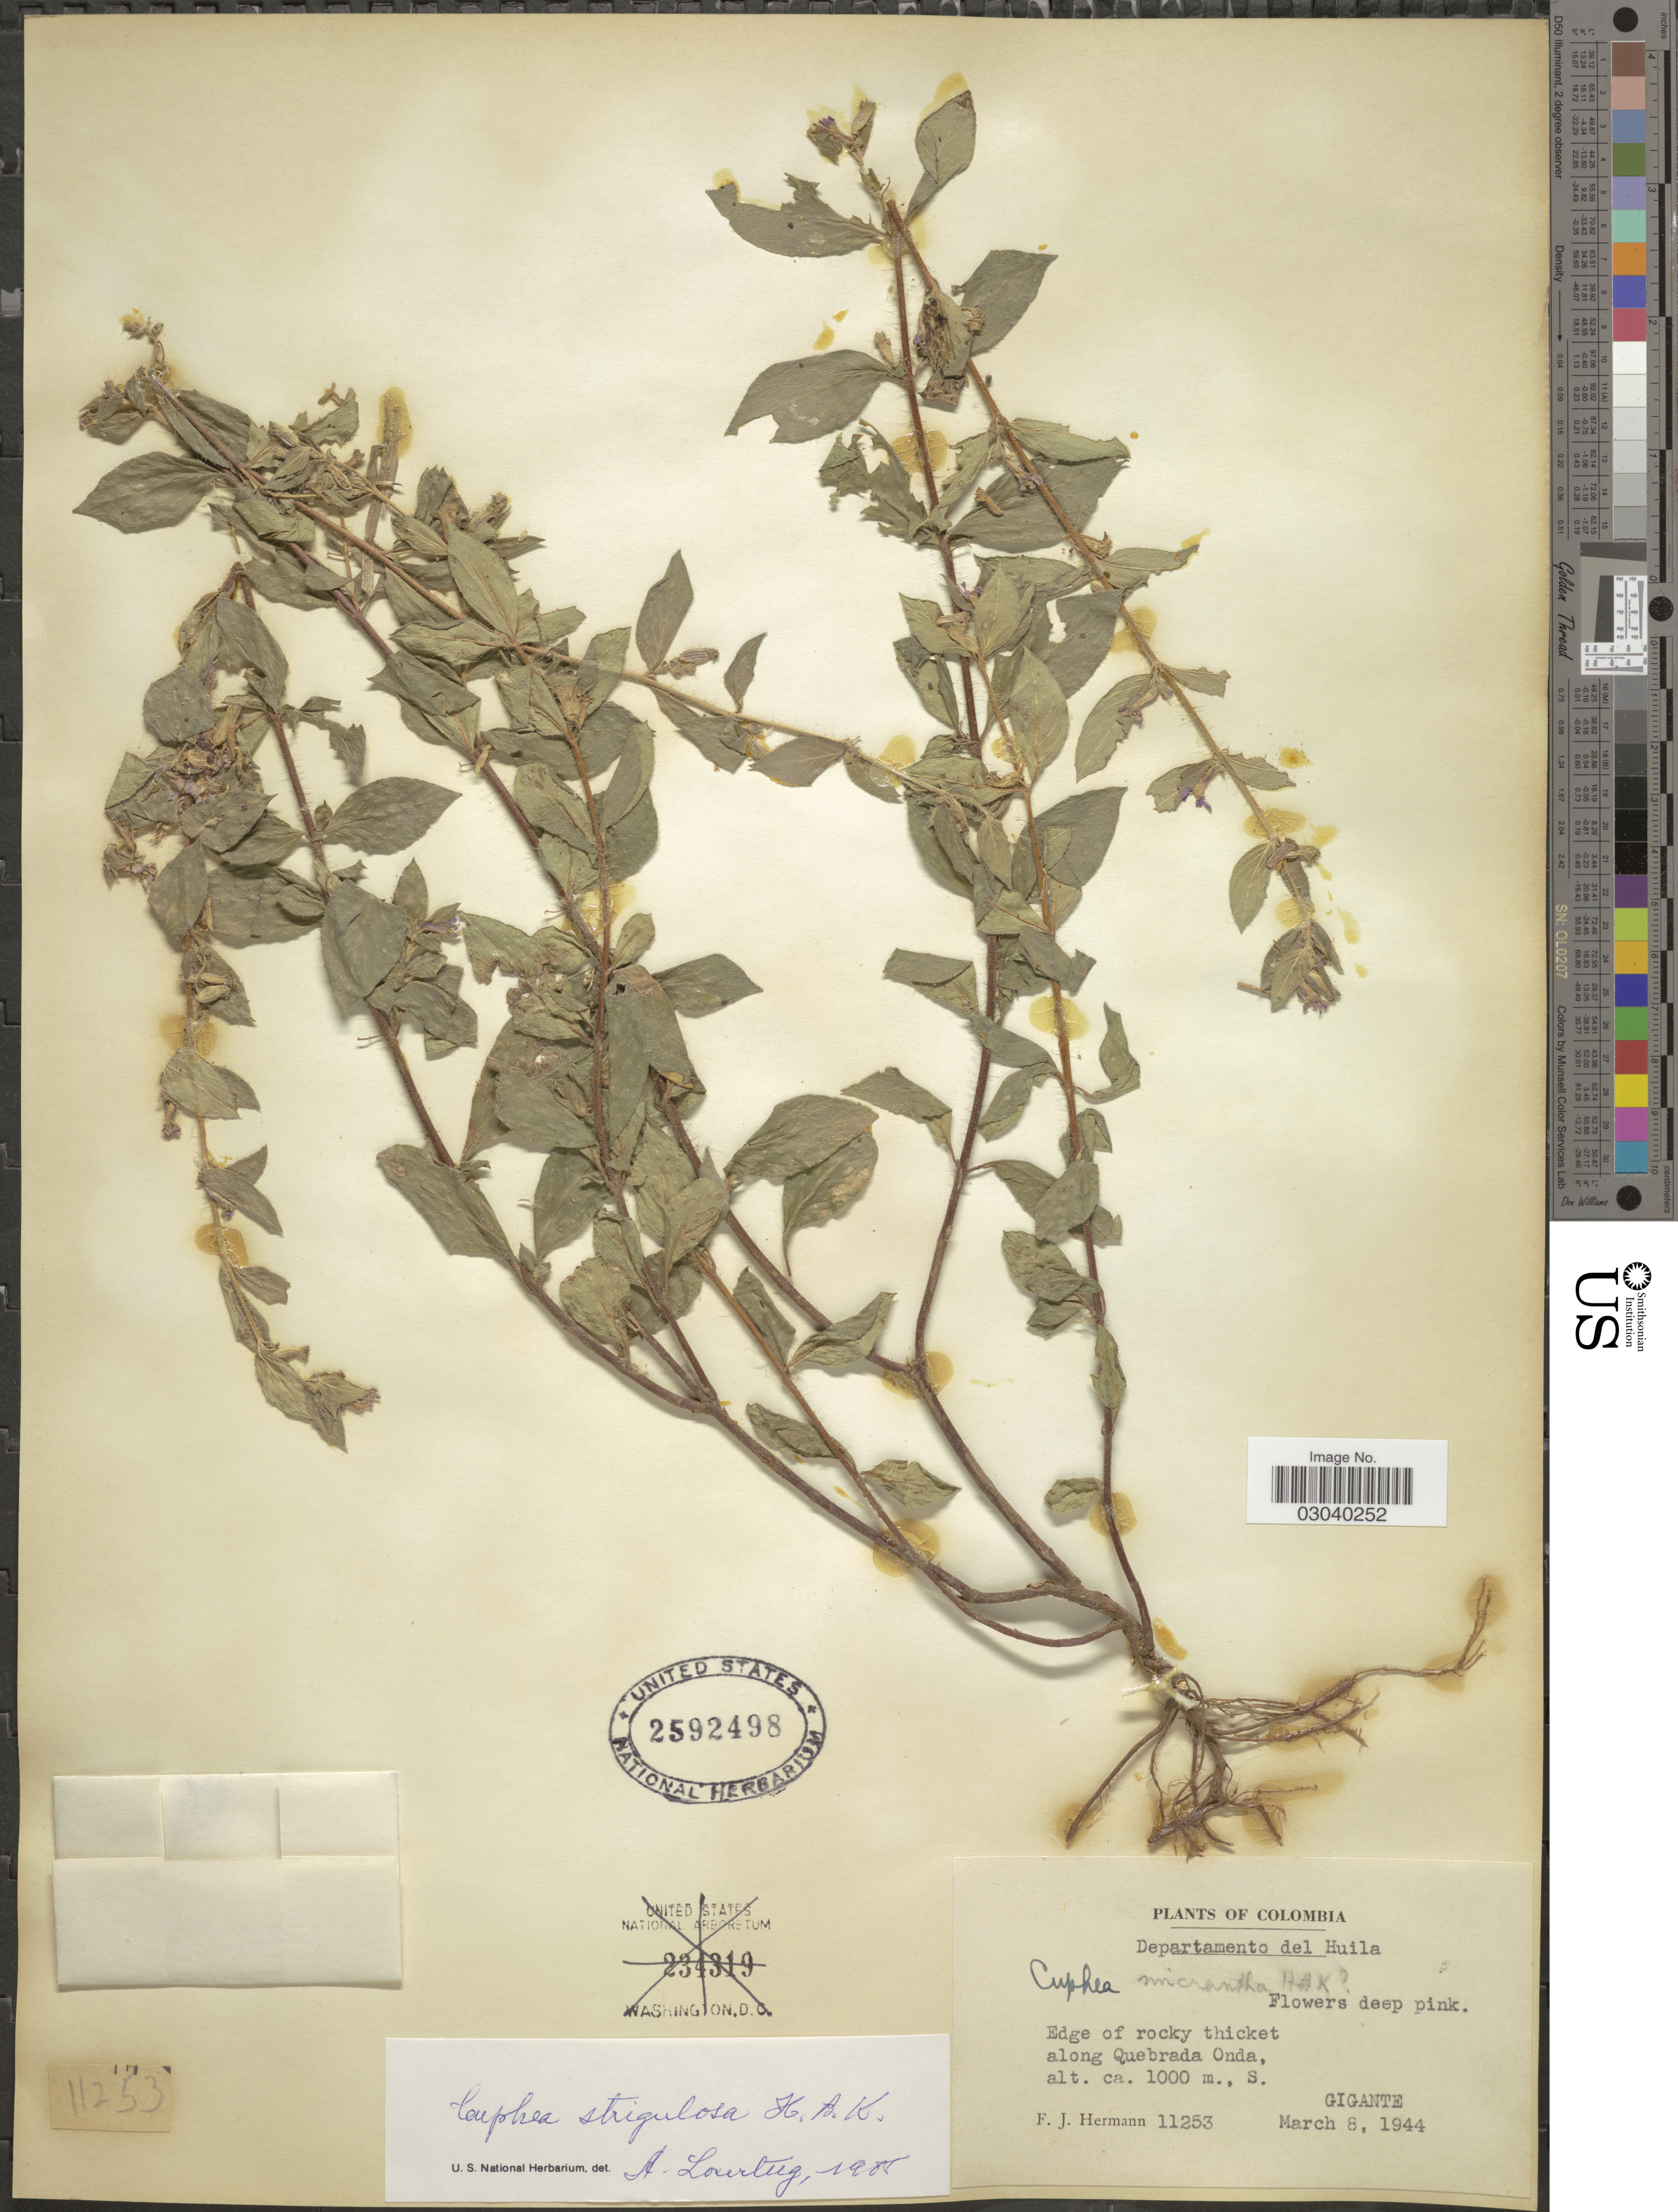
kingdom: Plantae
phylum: Tracheophyta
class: Magnoliopsida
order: Myrtales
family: Lythraceae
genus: Cuphea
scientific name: Cuphea strigulosa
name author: Kunth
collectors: F. J. Hermann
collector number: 11253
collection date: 1944-03-08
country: Colombia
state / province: Huila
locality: Edge of rocky thicket along Quebrada Onda, Gigante.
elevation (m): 1000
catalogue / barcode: US 2592498